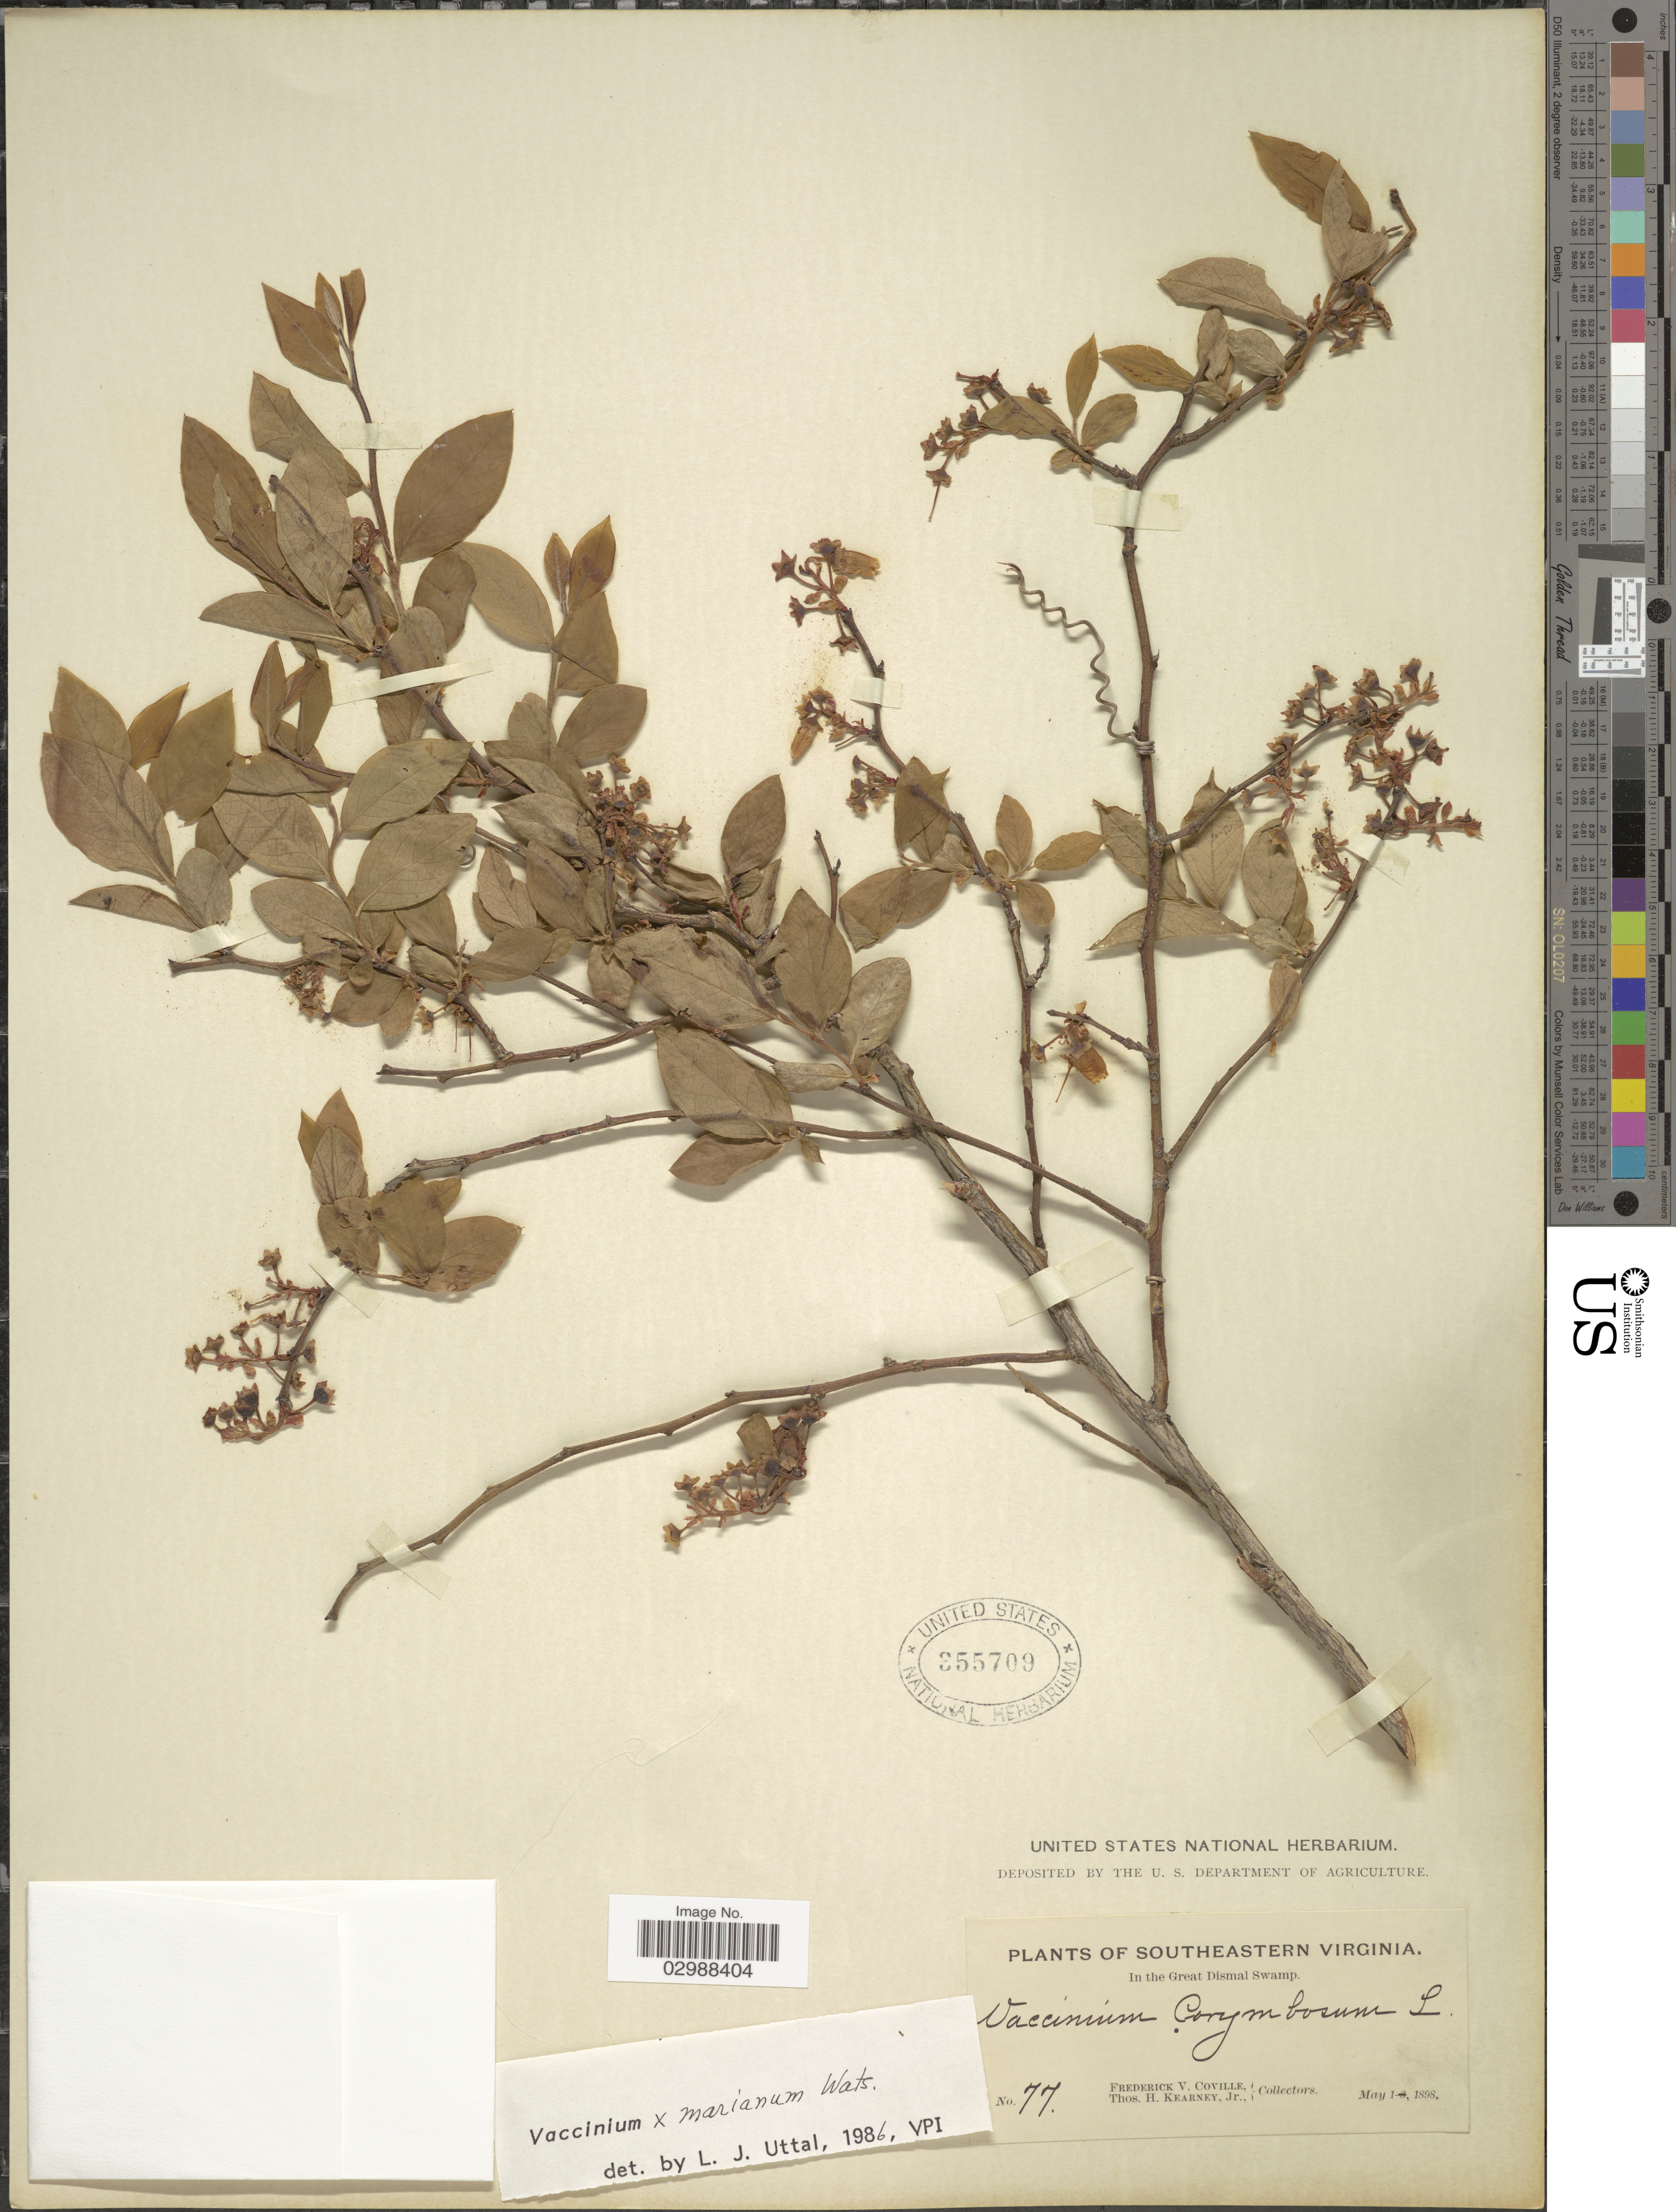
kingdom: Plantae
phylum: Tracheophyta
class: Magnoliopsida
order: Ericales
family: Ericaceae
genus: Vaccinium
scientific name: Vaccinium x marianum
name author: P. Watson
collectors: F. V. Coville & T. H. Kearney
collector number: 77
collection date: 1898-05-01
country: United States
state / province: Virginia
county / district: City of Chesapeake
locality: Southeastern Virginia. In the Great Dismal Swamp.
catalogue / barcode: US 355709